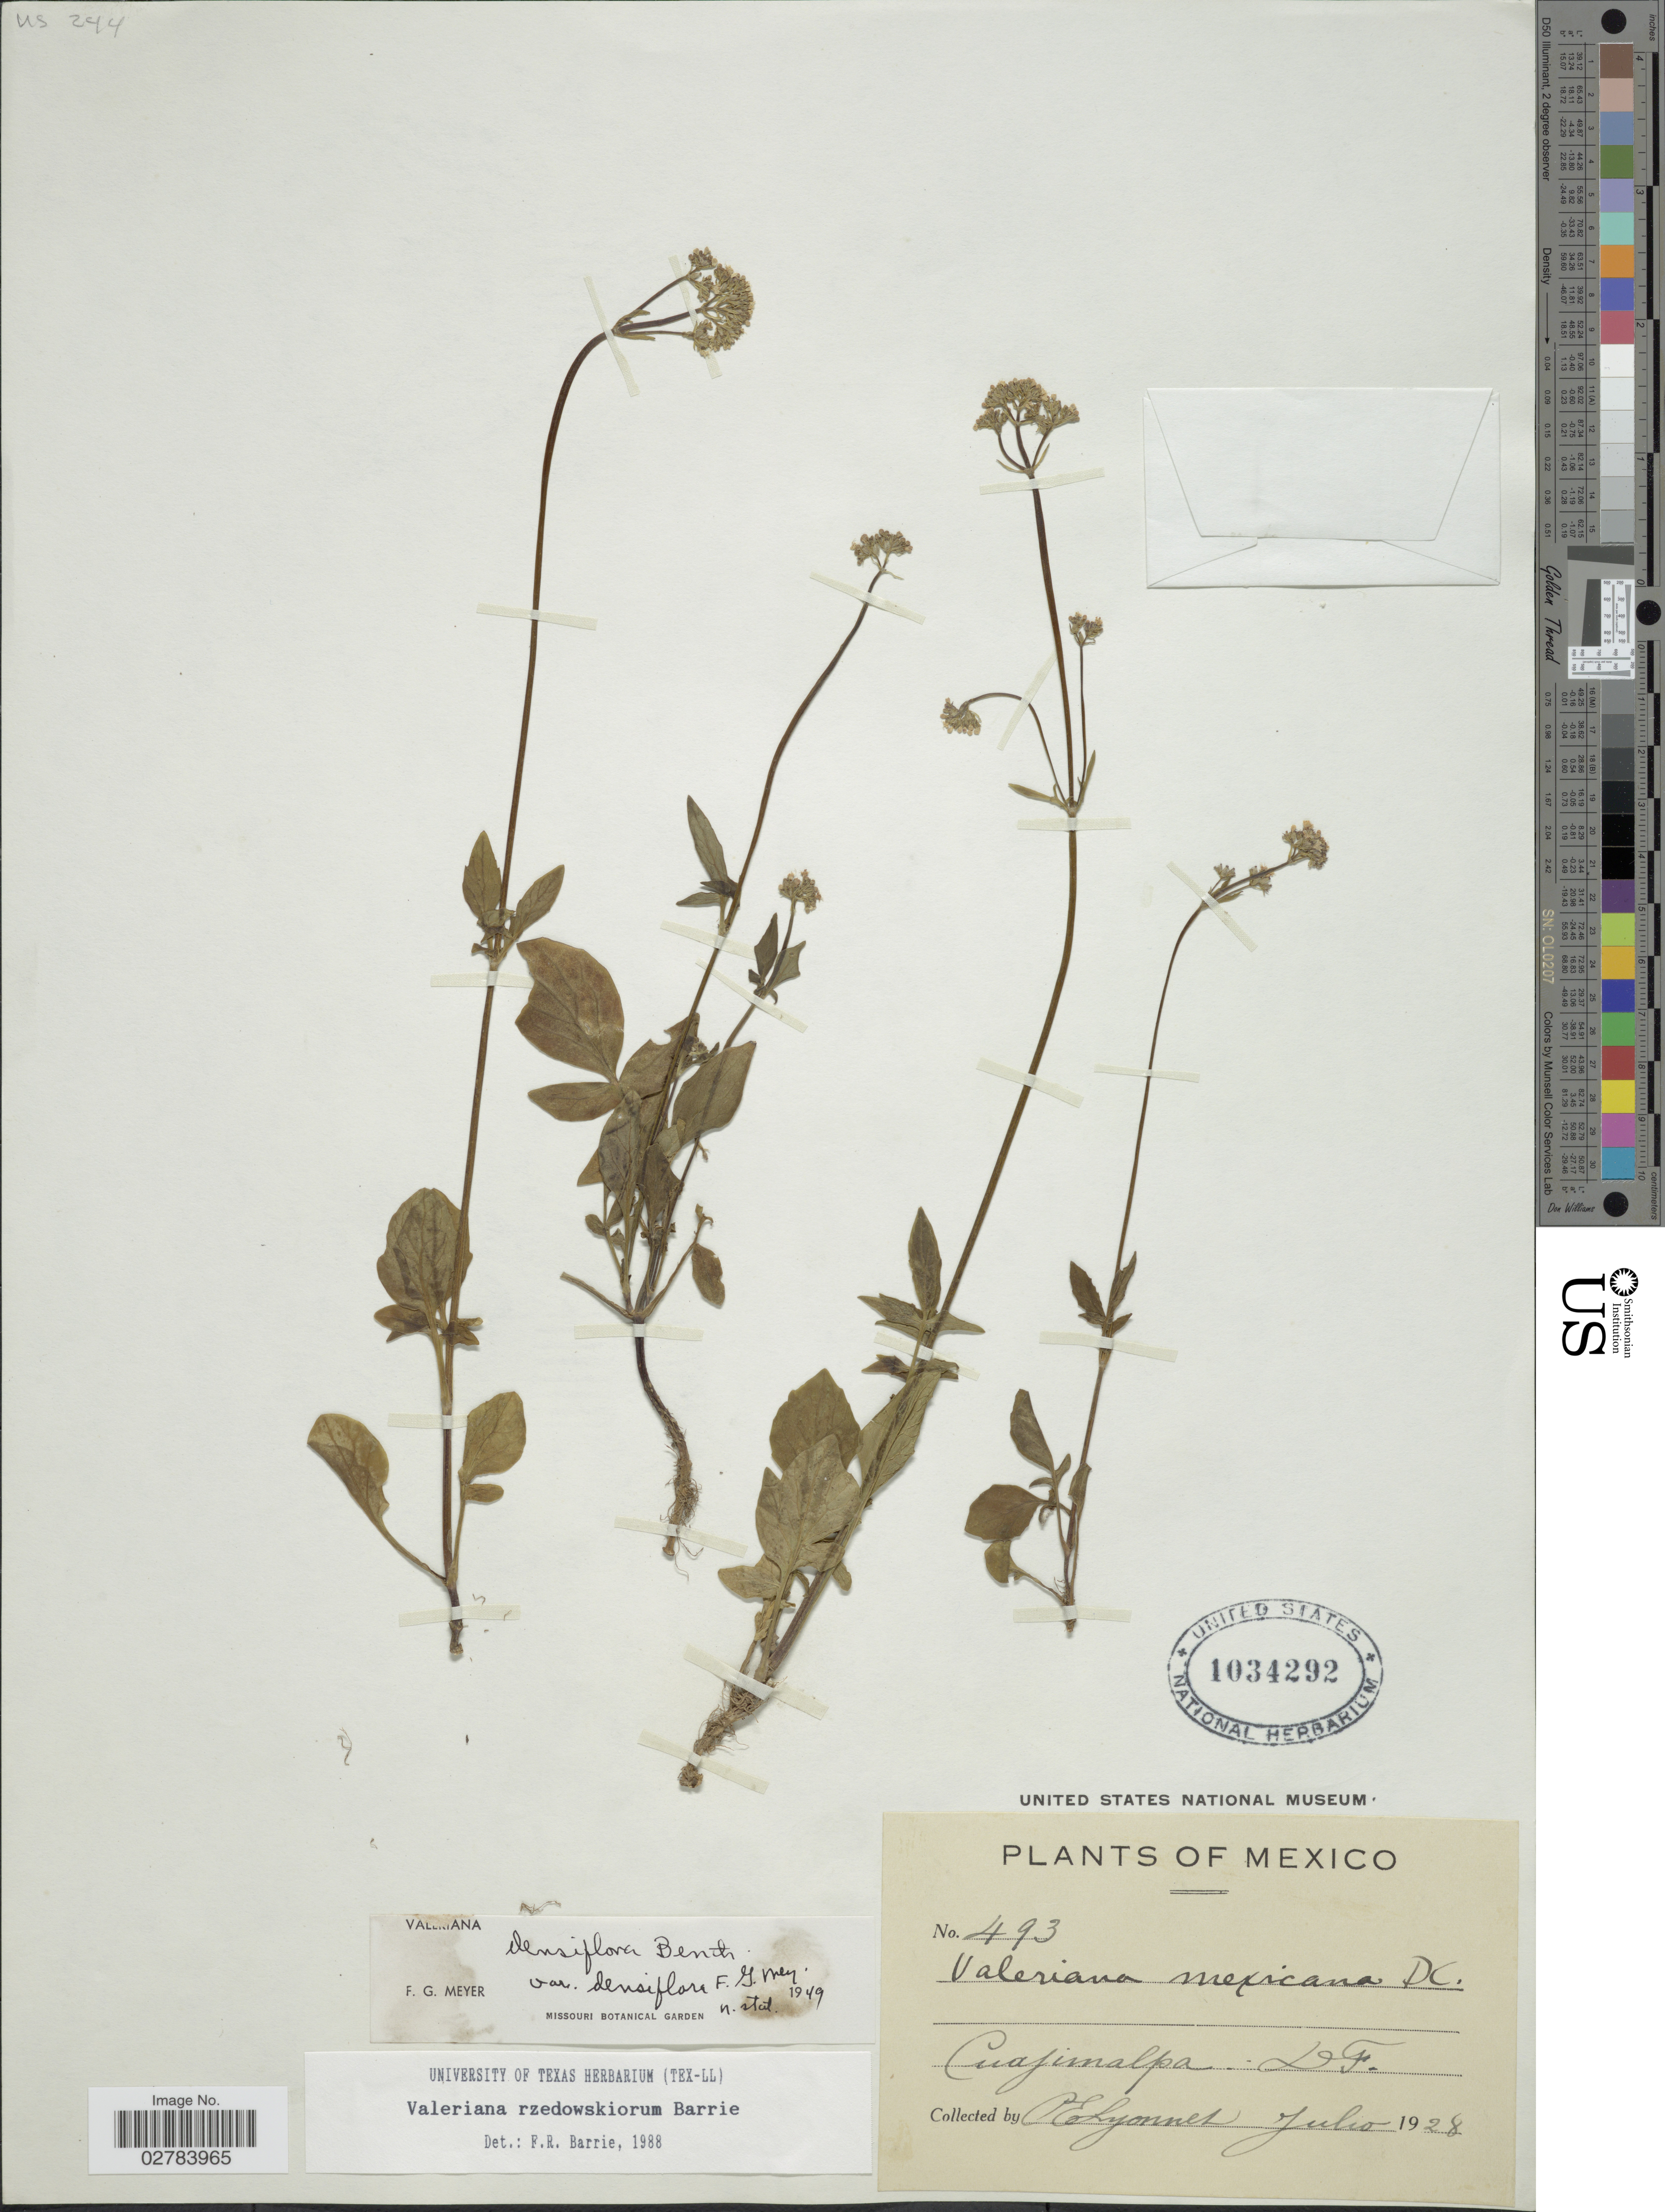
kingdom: Plantae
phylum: Tracheophyta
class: Magnoliopsida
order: Dipsacales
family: Caprifoliaceae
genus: Valeriana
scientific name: Valeriana rzedowskiorum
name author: Barrie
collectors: C. Lyonnet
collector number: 493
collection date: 1928-07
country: Mexico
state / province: Distrito Federal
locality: Cuajimalpa.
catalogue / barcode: US 1034292